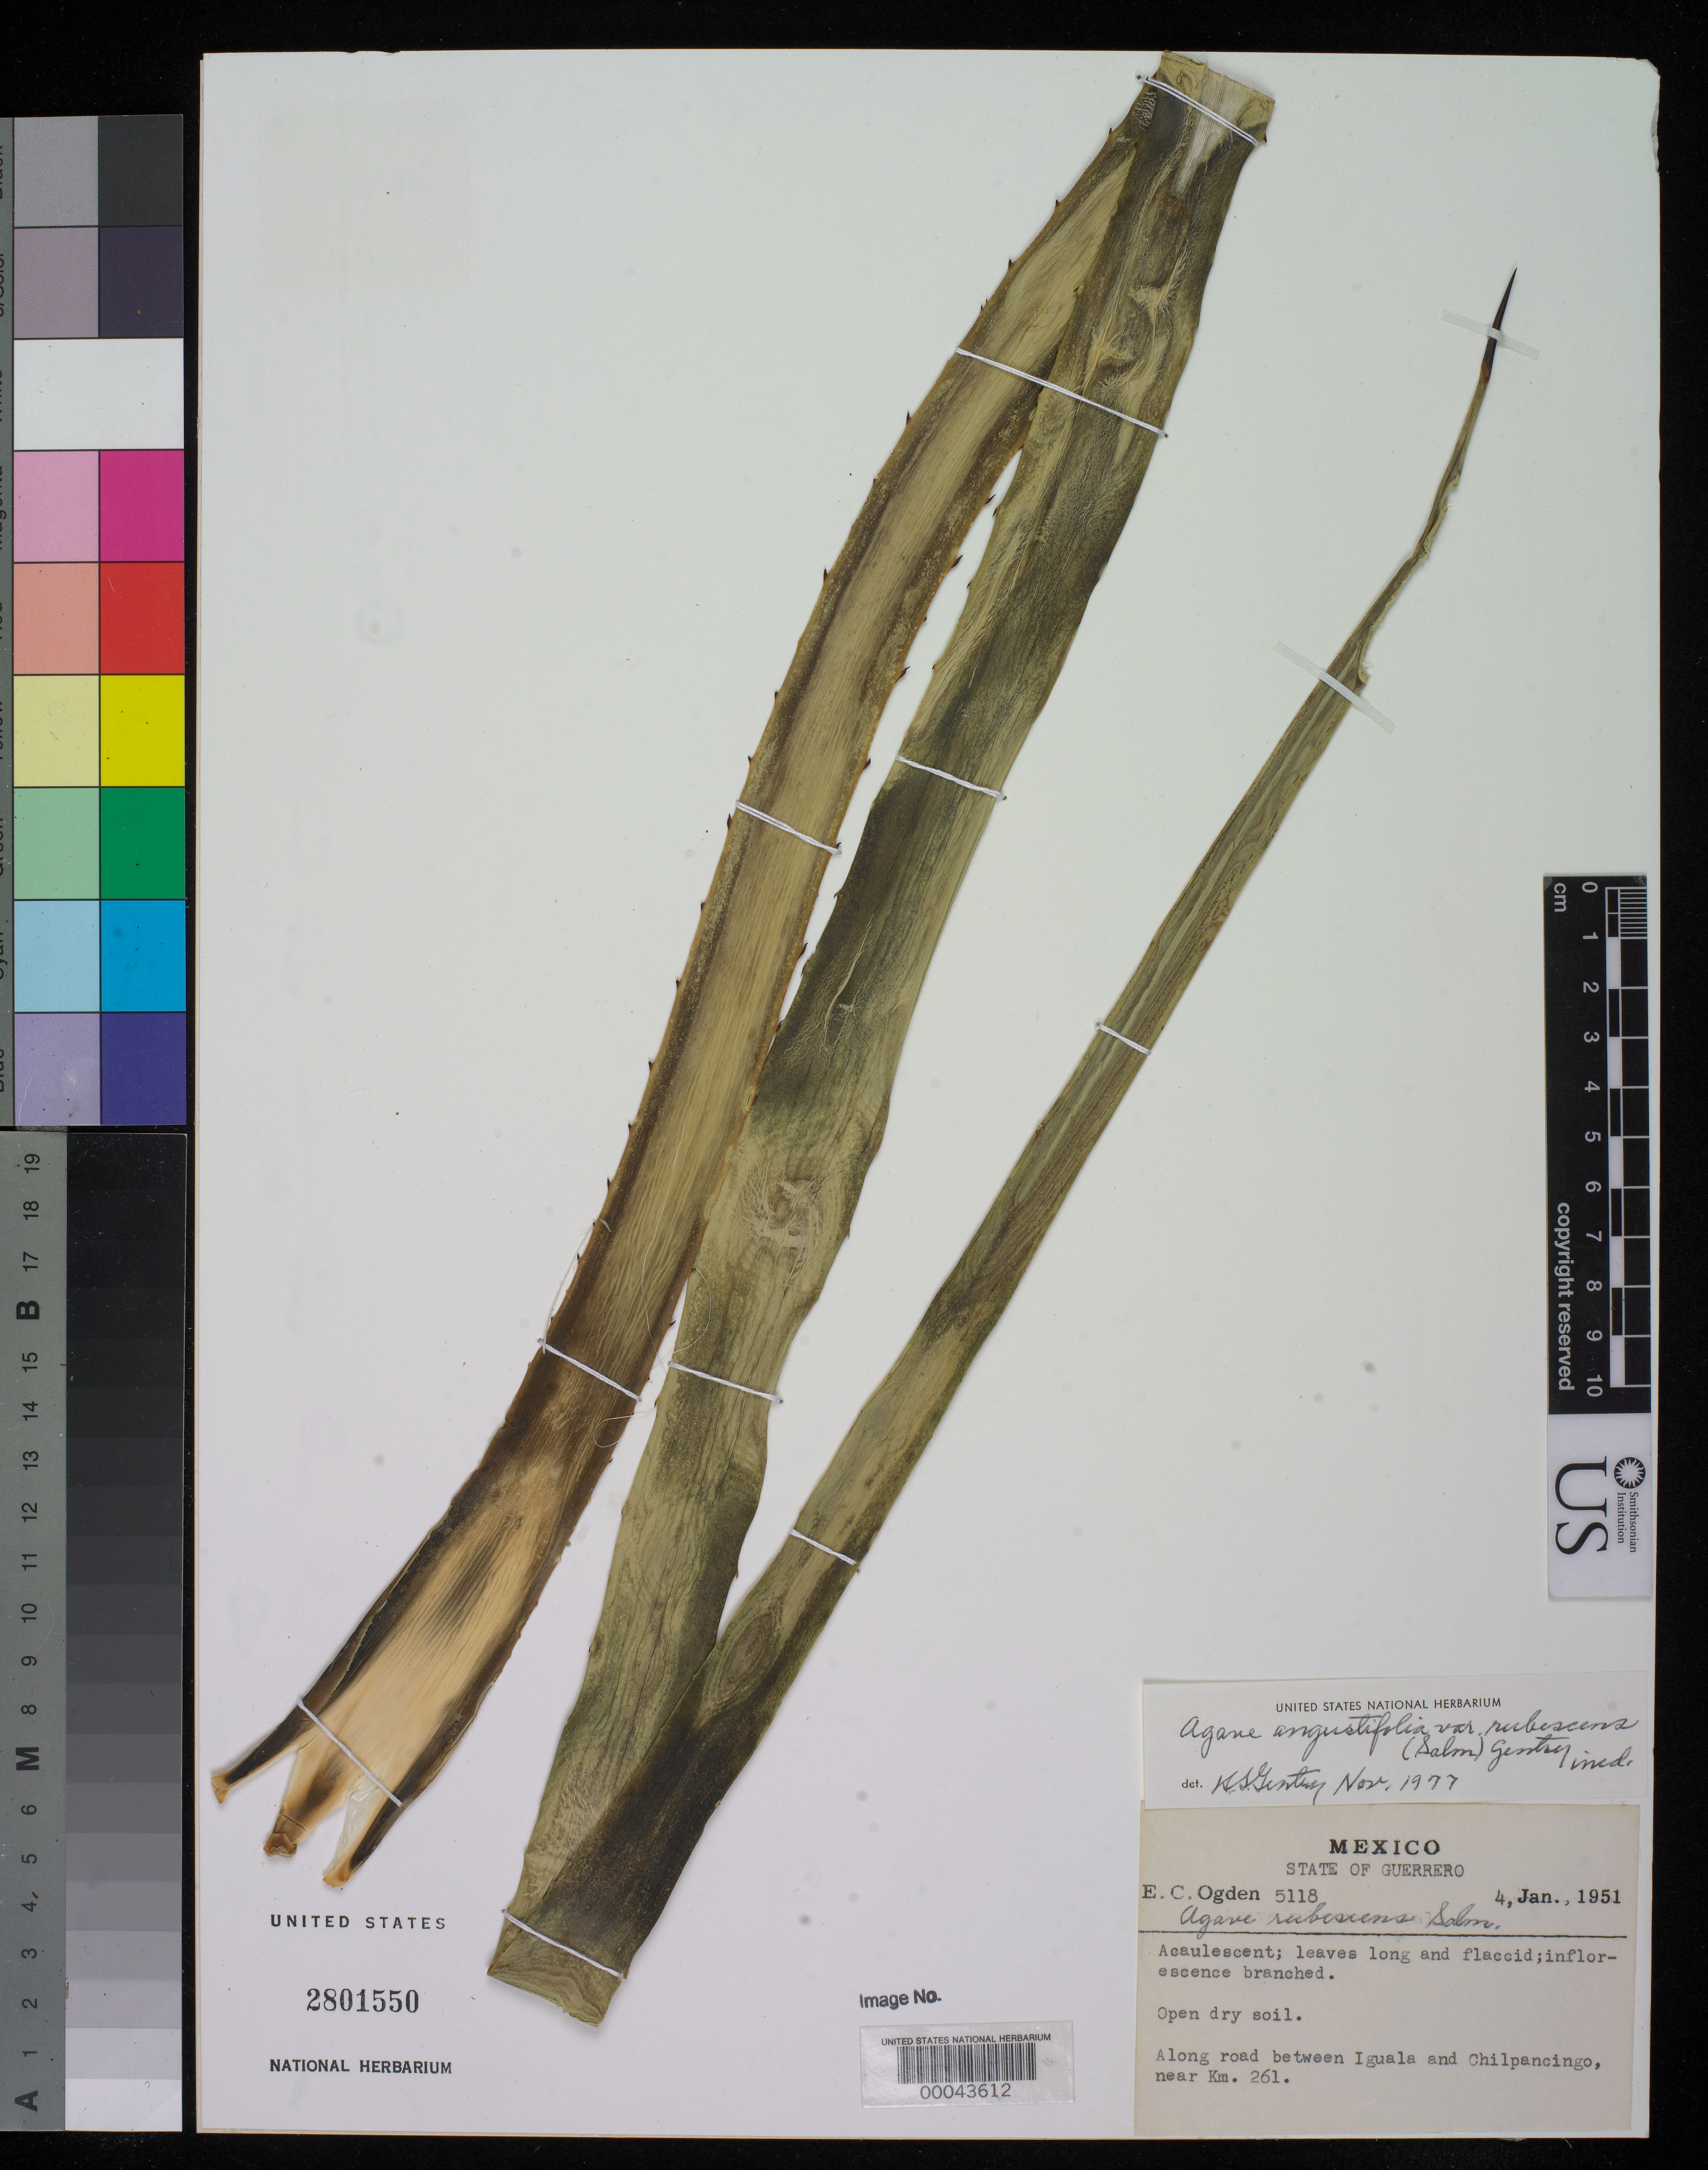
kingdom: Plantae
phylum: Tracheophyta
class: Liliopsida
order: Asparagales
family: Asparagaceae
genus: Agave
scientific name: Agave angustifolia var. rubescens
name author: (Salm-Dyck) Gentry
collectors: E. C. Ogden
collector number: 5118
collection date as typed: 04 Jan 1951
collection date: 1951-01-04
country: Mexico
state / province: Guerrero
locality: Along road between Iguala and Chilpancingo, near km 261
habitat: Open dry soil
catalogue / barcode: US 2801550